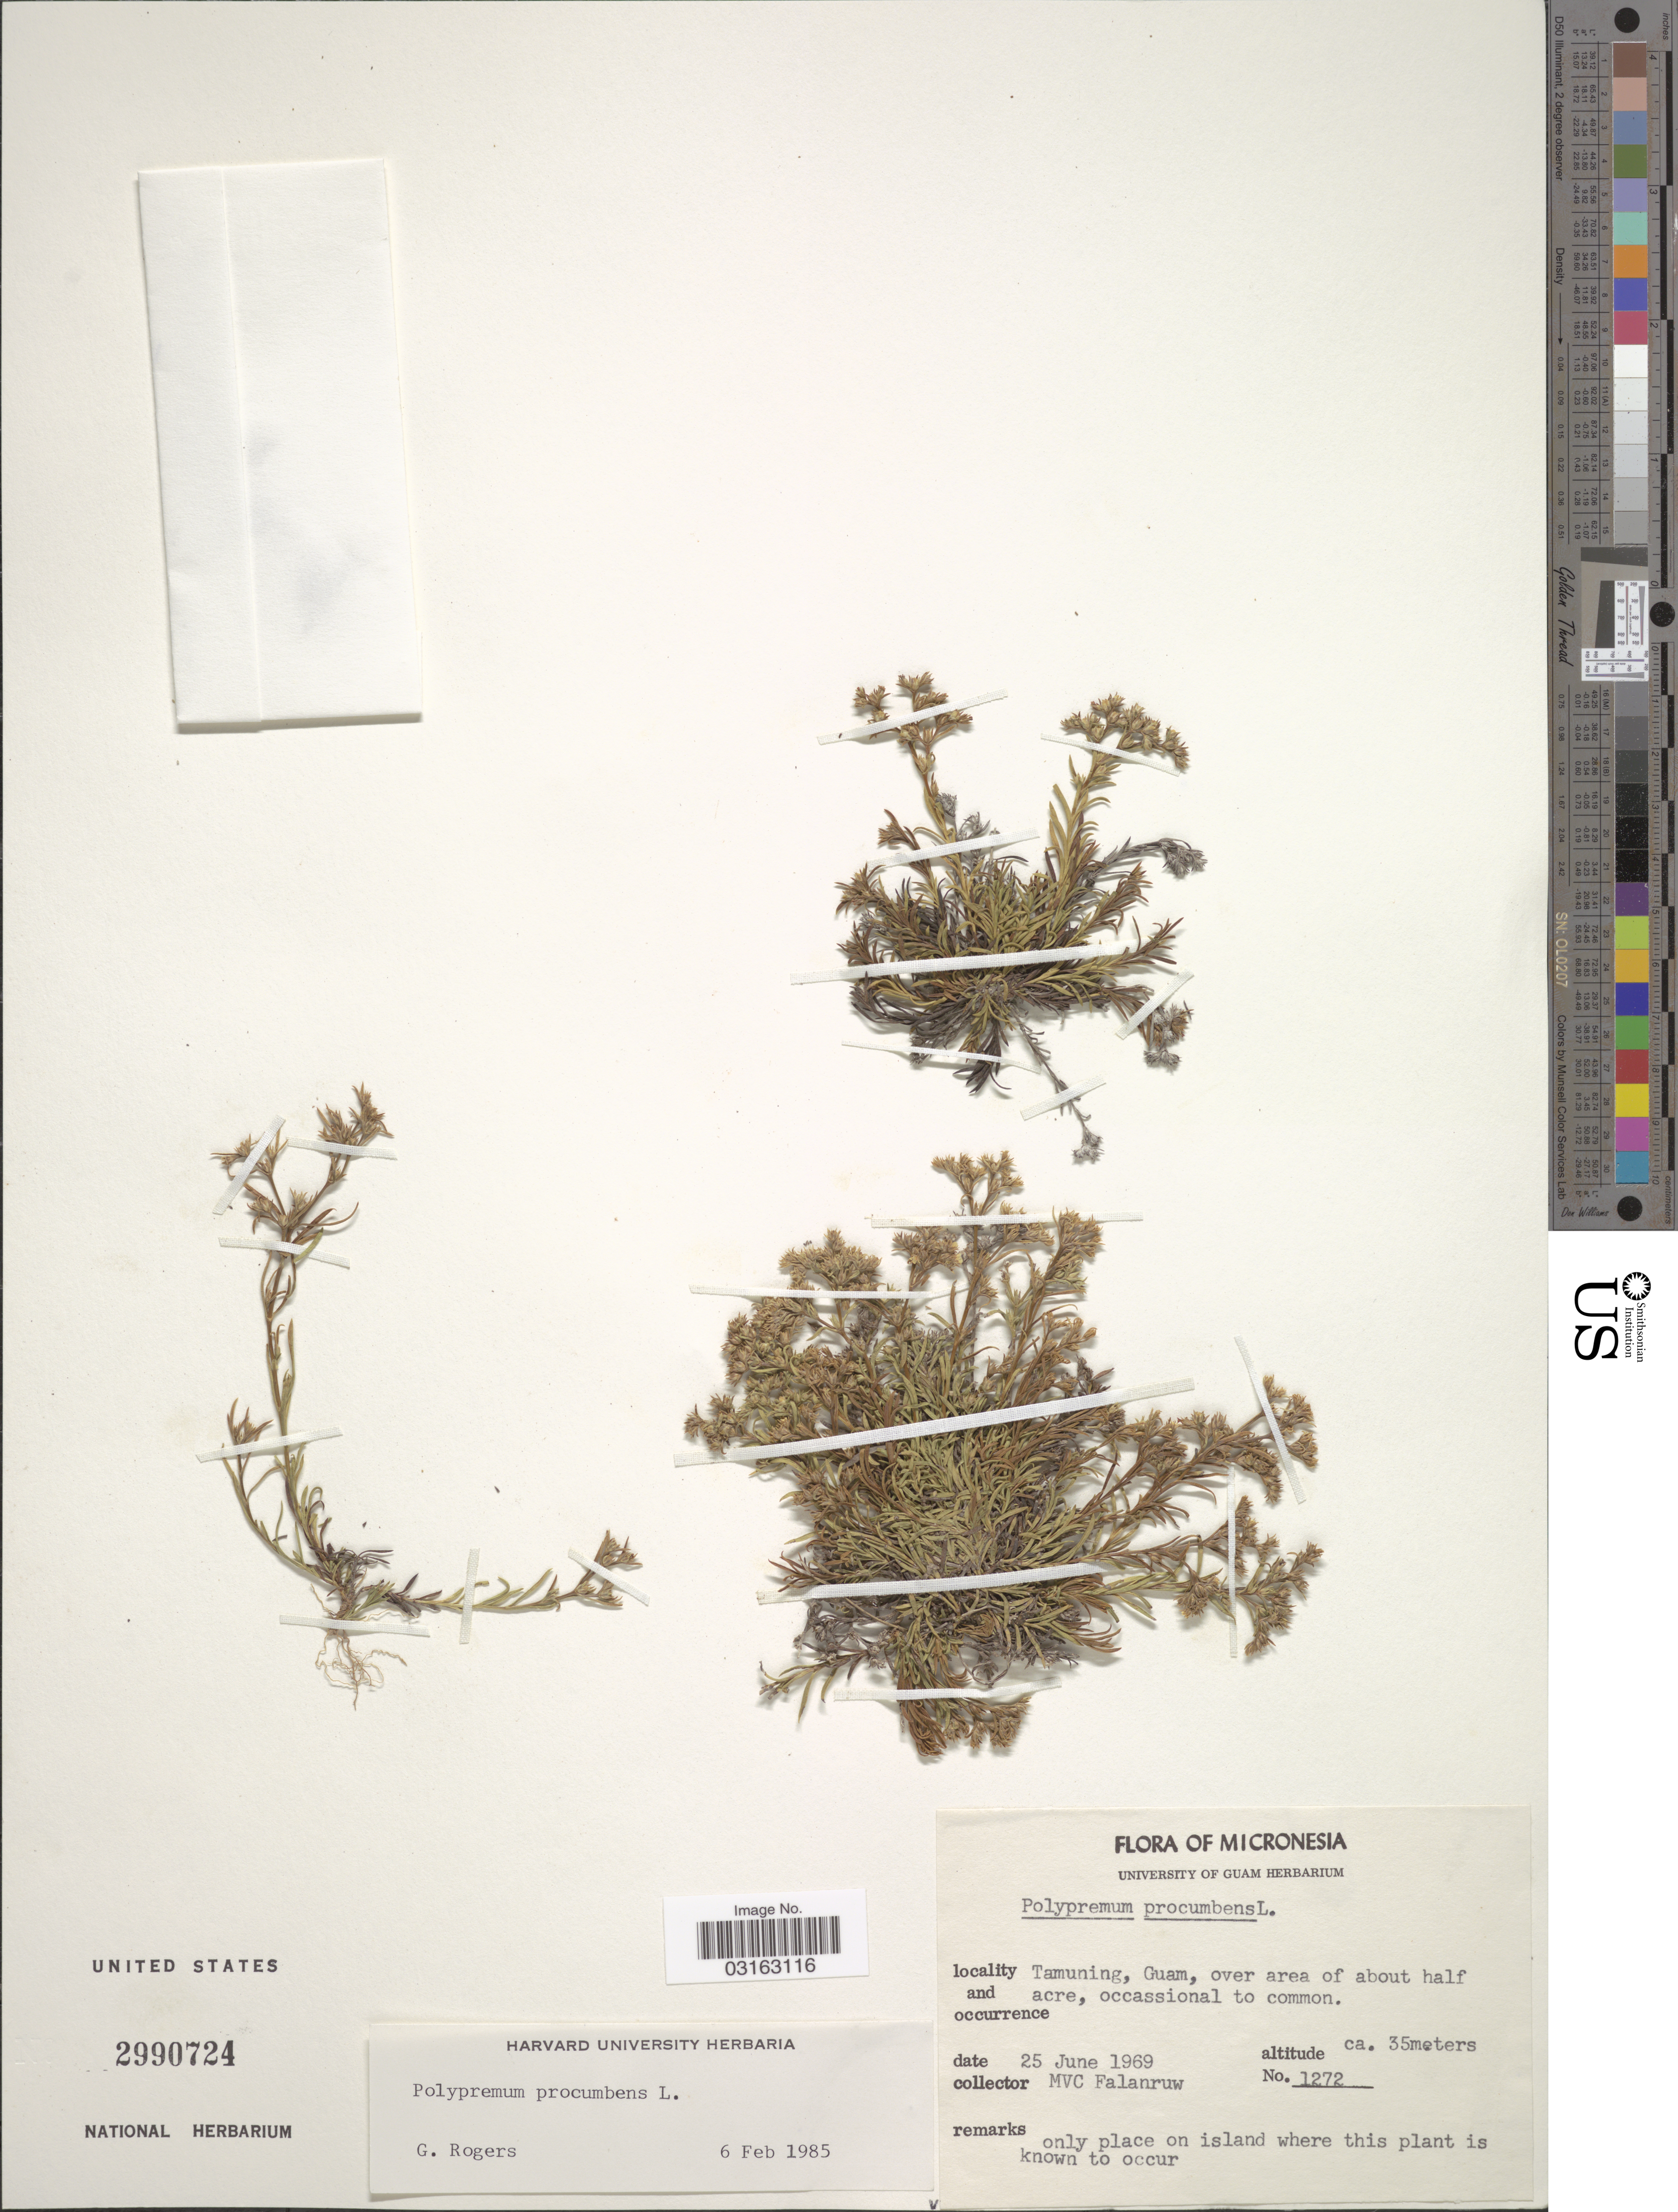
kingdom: Plantae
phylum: Tracheophyta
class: Magnoliopsida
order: Lamiales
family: Tetrachondraceae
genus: Polypremum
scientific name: Polypremum procumbens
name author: L.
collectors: M. V. Falanruw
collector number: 1272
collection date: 1969-06-25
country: Guam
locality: Micronesia. Tamuning, Guam, over area of about half acre.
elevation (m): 35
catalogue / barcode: US 2990724